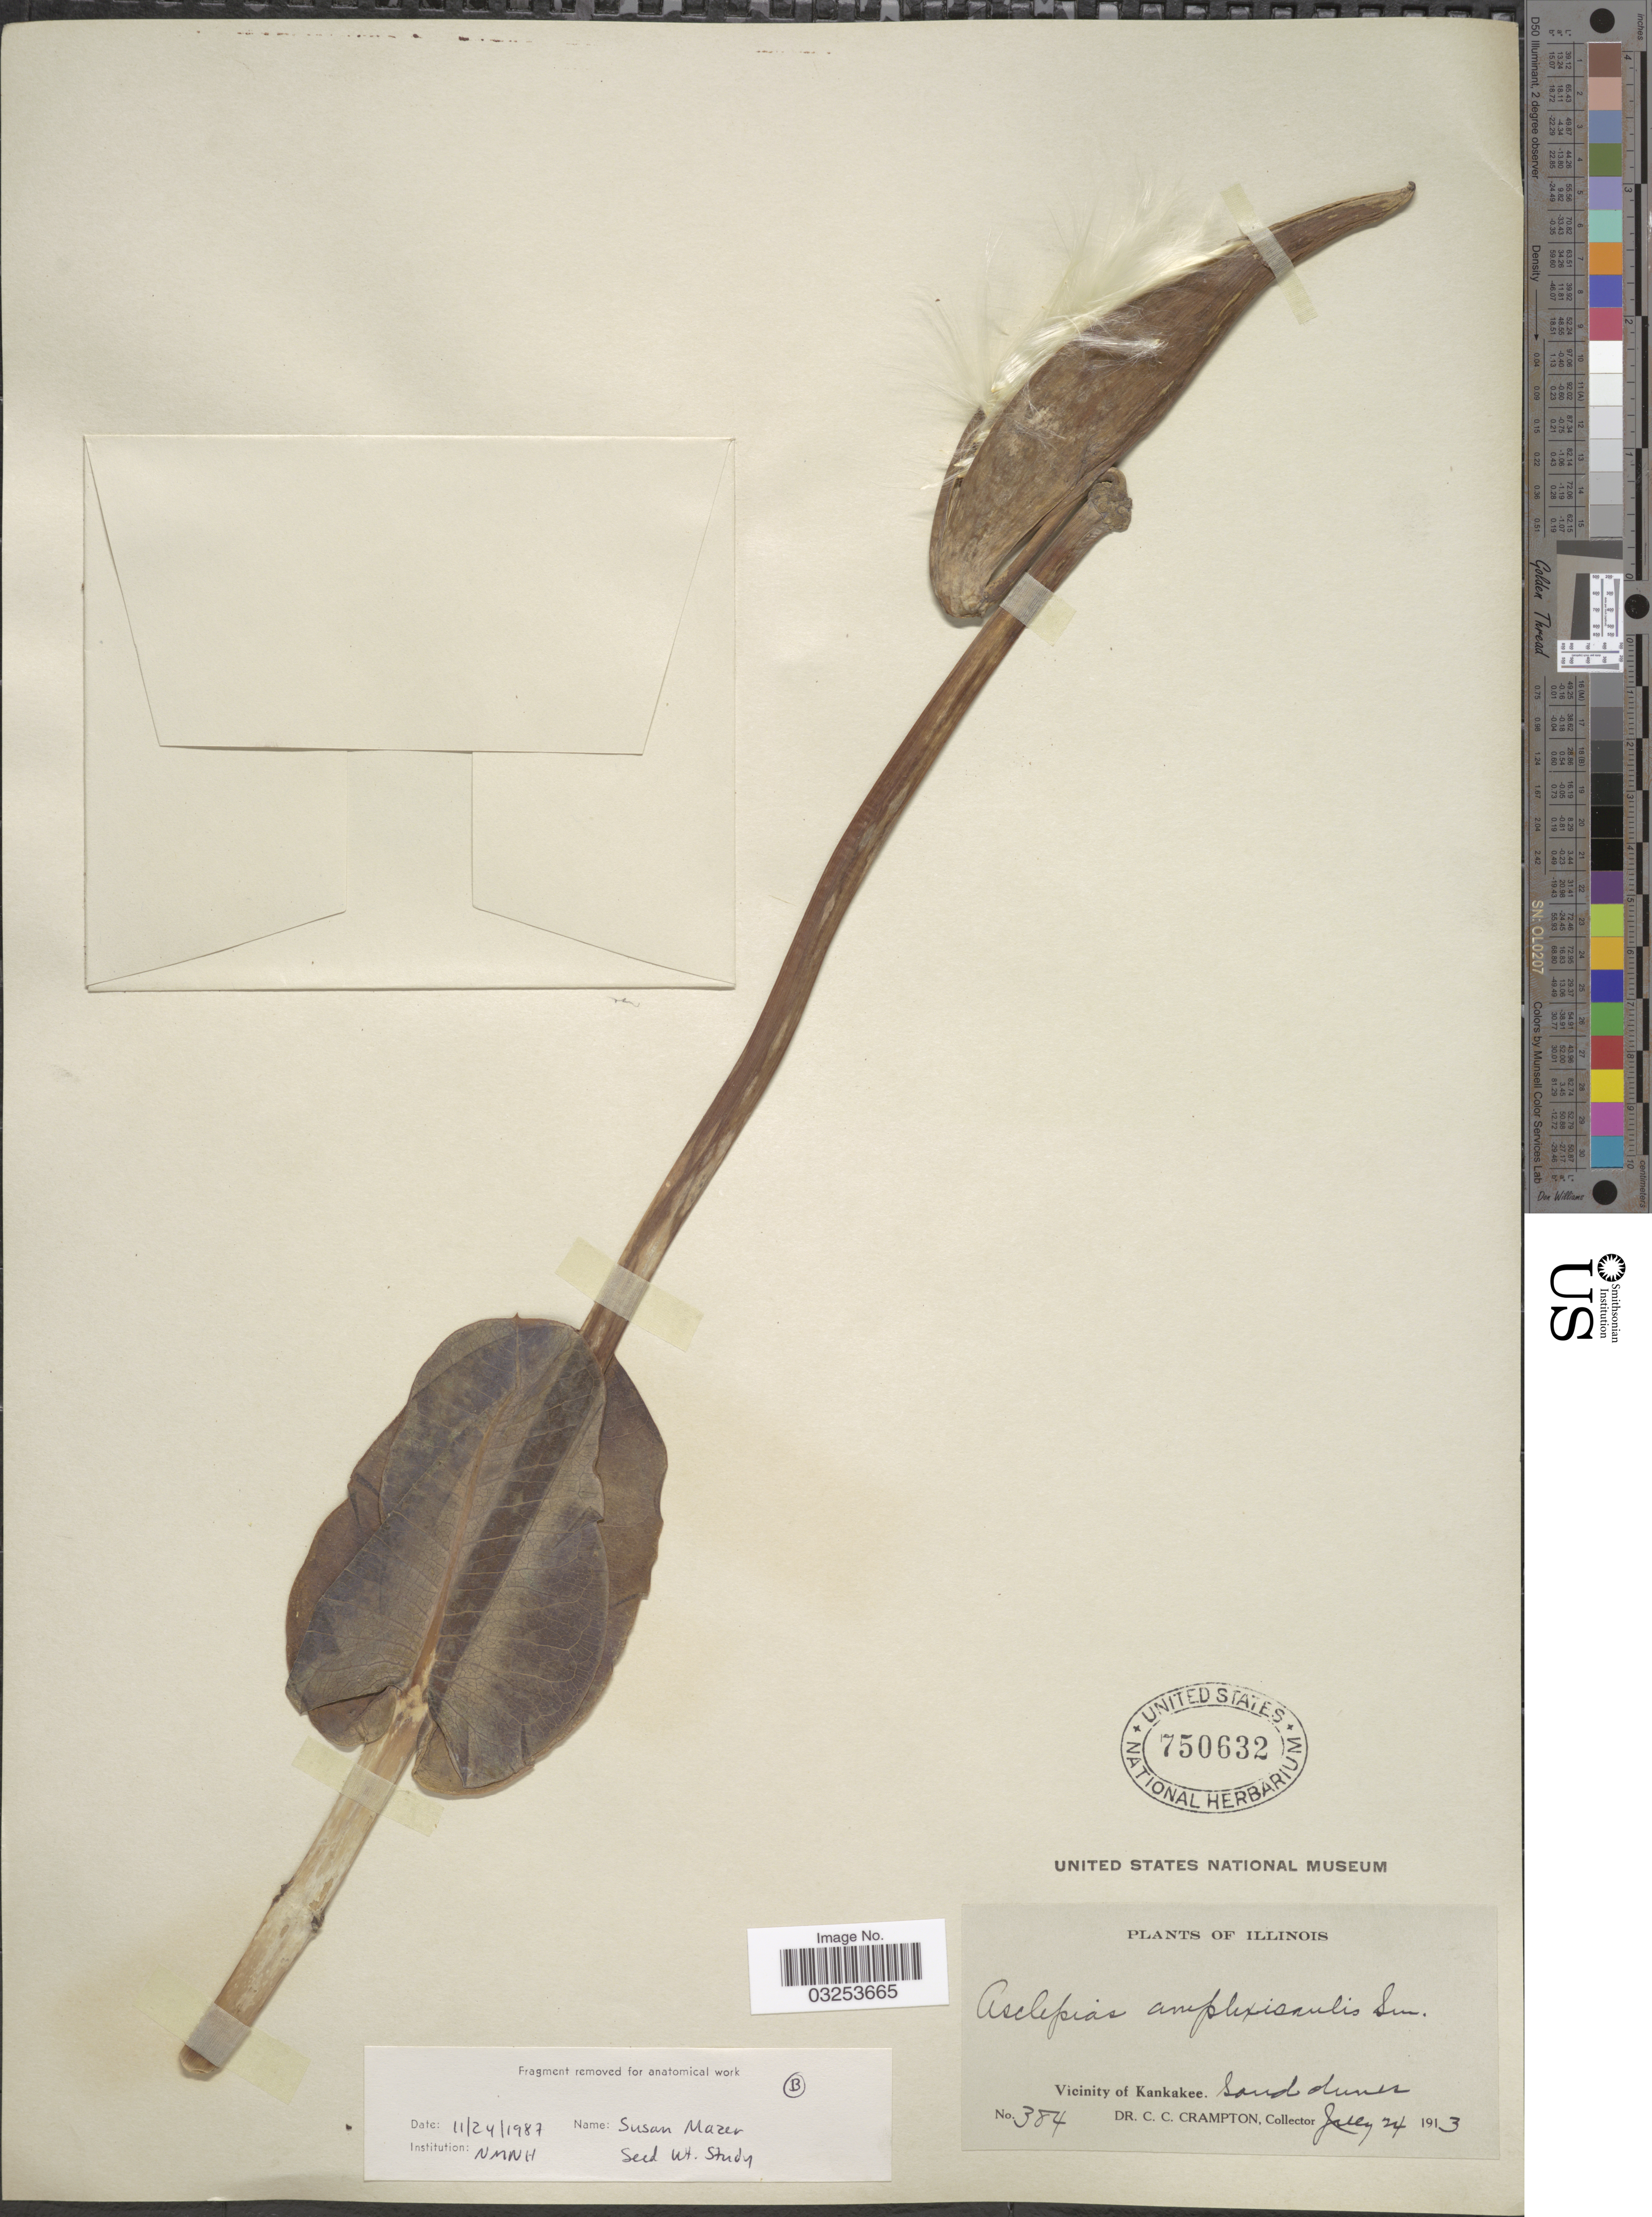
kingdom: Plantae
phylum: Tracheophyta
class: Magnoliopsida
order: Gentianales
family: Apocynaceae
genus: Asclepias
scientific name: Asclepias amplexicaulis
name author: J. Small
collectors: C. Crampton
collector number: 384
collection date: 1913-07-24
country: United States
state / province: Illinois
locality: Vicinity of Kankakee.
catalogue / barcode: US 750632